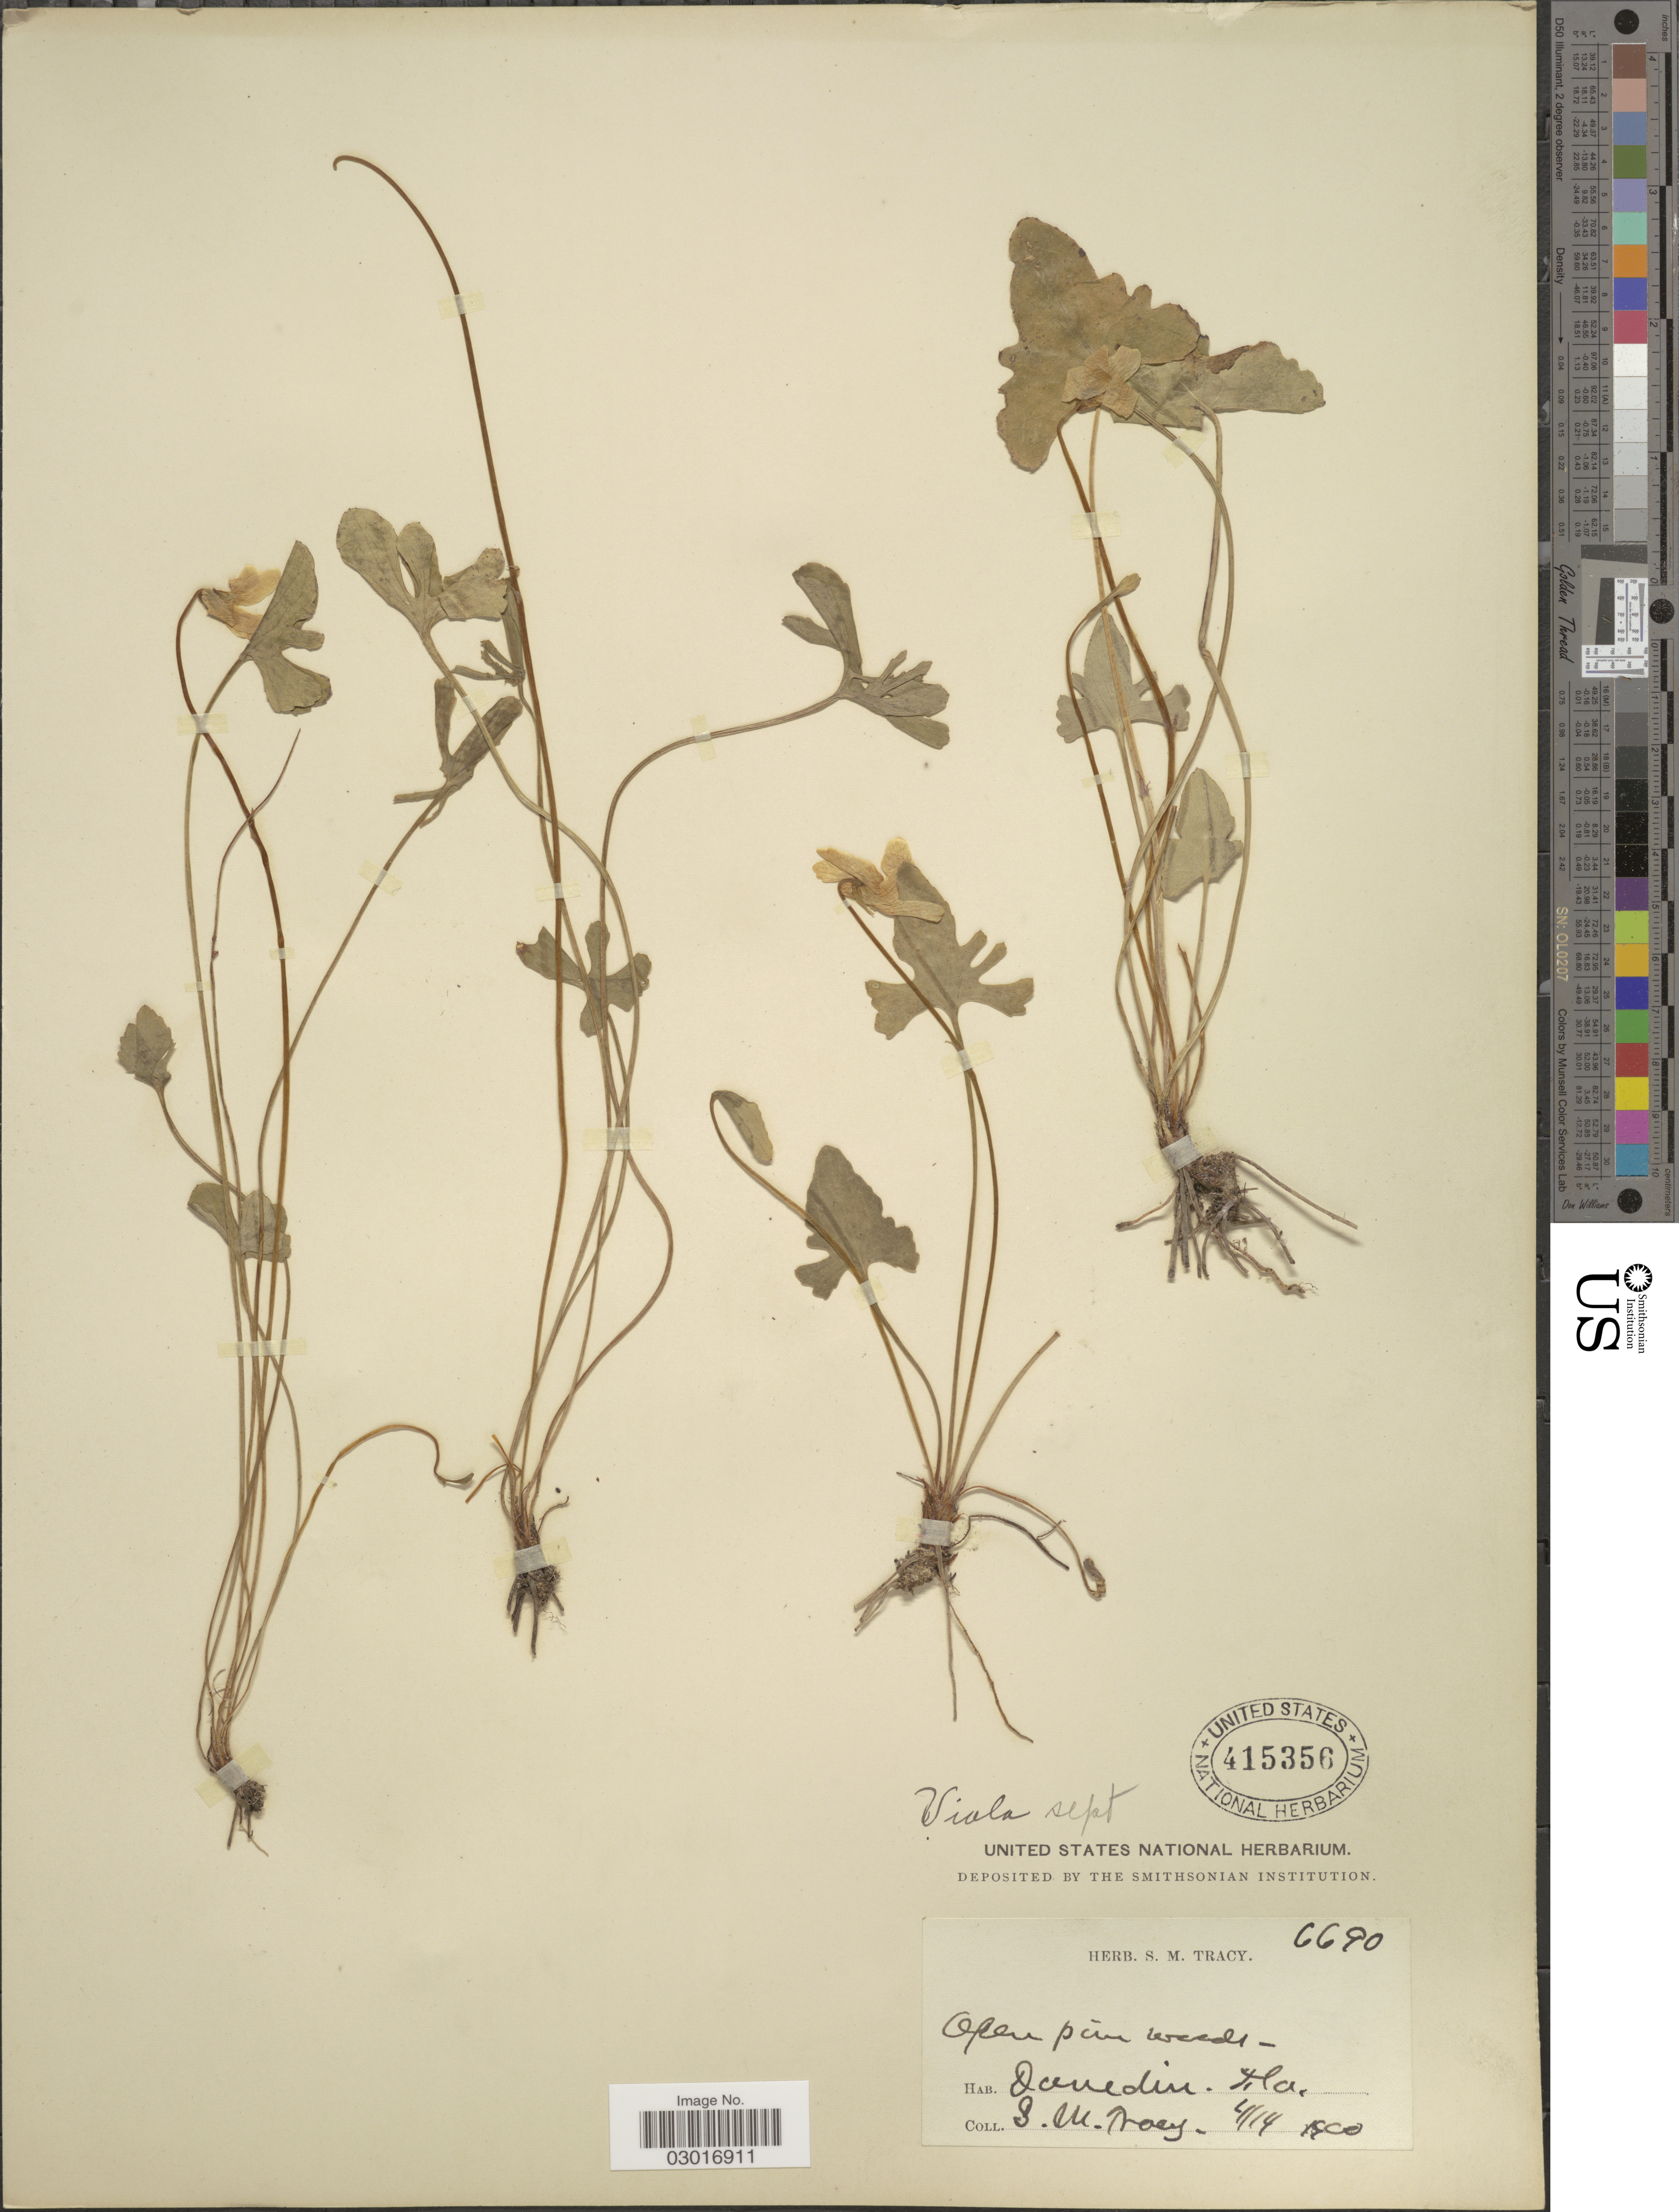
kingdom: Plantae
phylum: Tracheophyta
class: Magnoliopsida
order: Malpighiales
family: Violaceae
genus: Viola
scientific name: Viola septemloba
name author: LeConte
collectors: S. M. Tracy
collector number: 6690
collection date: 1900-04-14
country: United States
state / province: Florida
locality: Oceanside.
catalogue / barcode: US 415356